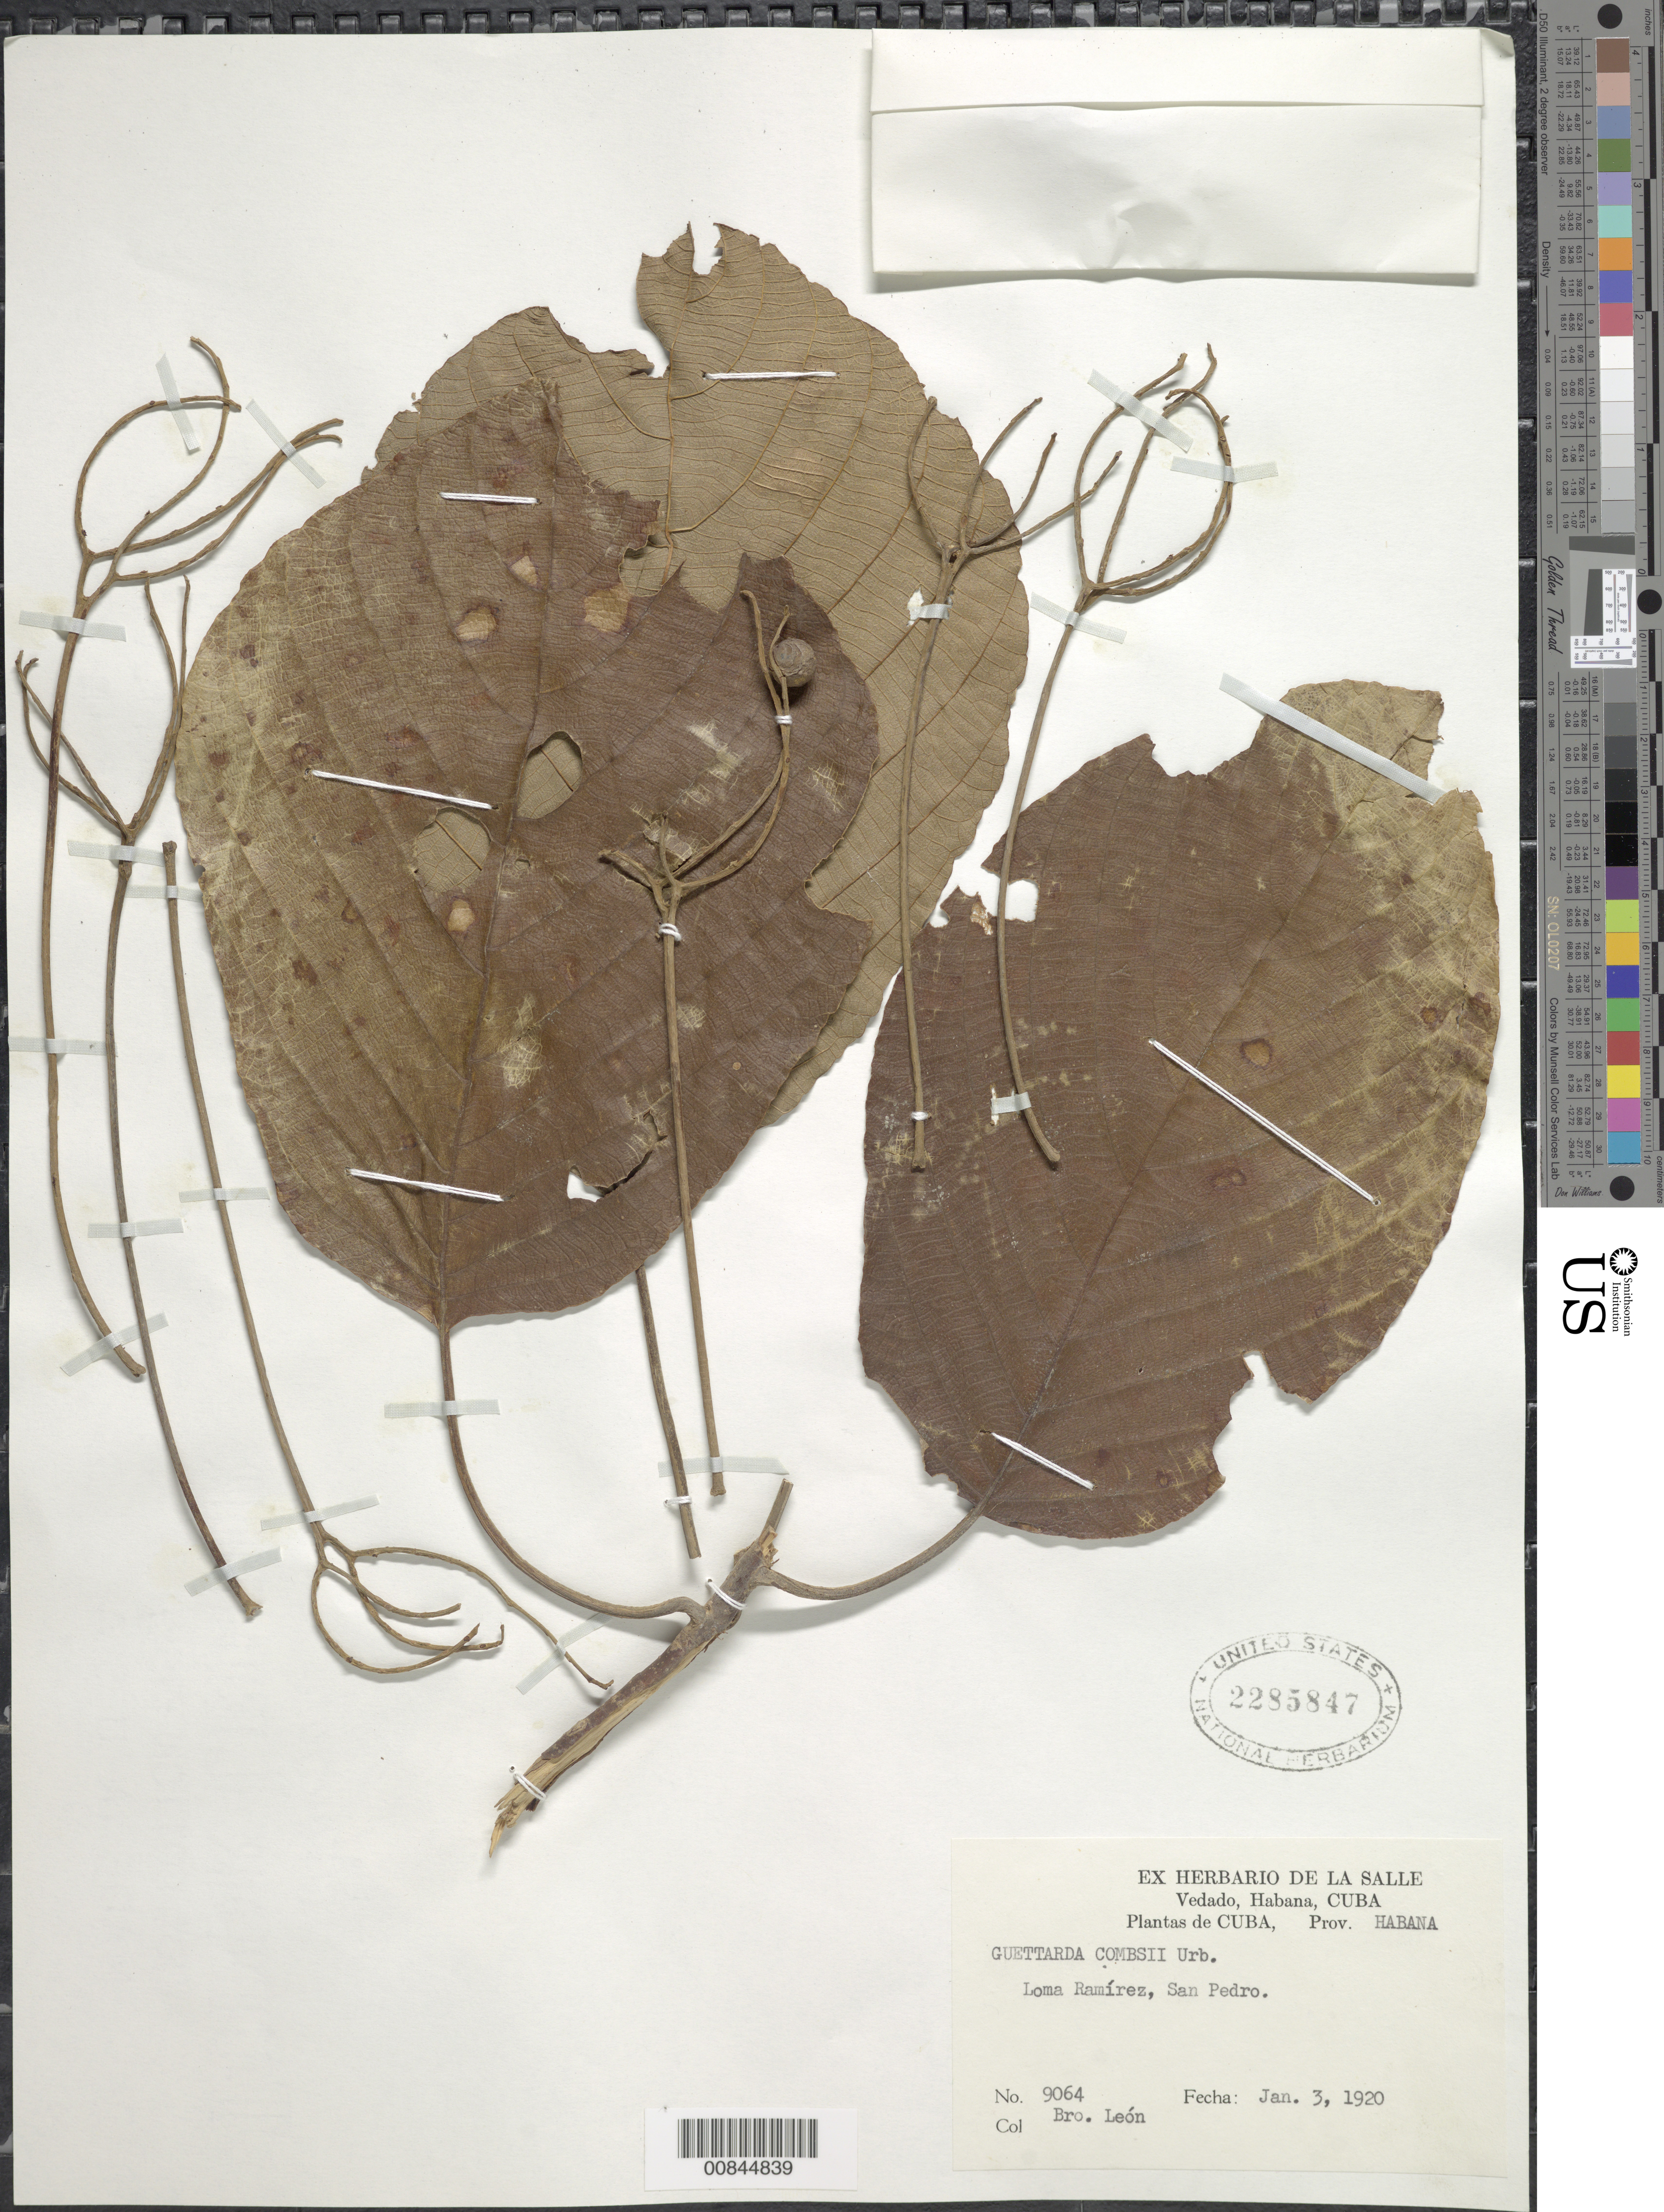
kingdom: Plantae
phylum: Tracheophyta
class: Magnoliopsida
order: Gentianales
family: Rubiaceae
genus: Guettarda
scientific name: Guettarda combsii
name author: Urb.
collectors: Bro. León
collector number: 9064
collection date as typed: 03 Jan 1920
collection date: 1920-01-03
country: Cuba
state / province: La Habana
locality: Loma Ramírez, San Pedro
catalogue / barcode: US 2285847